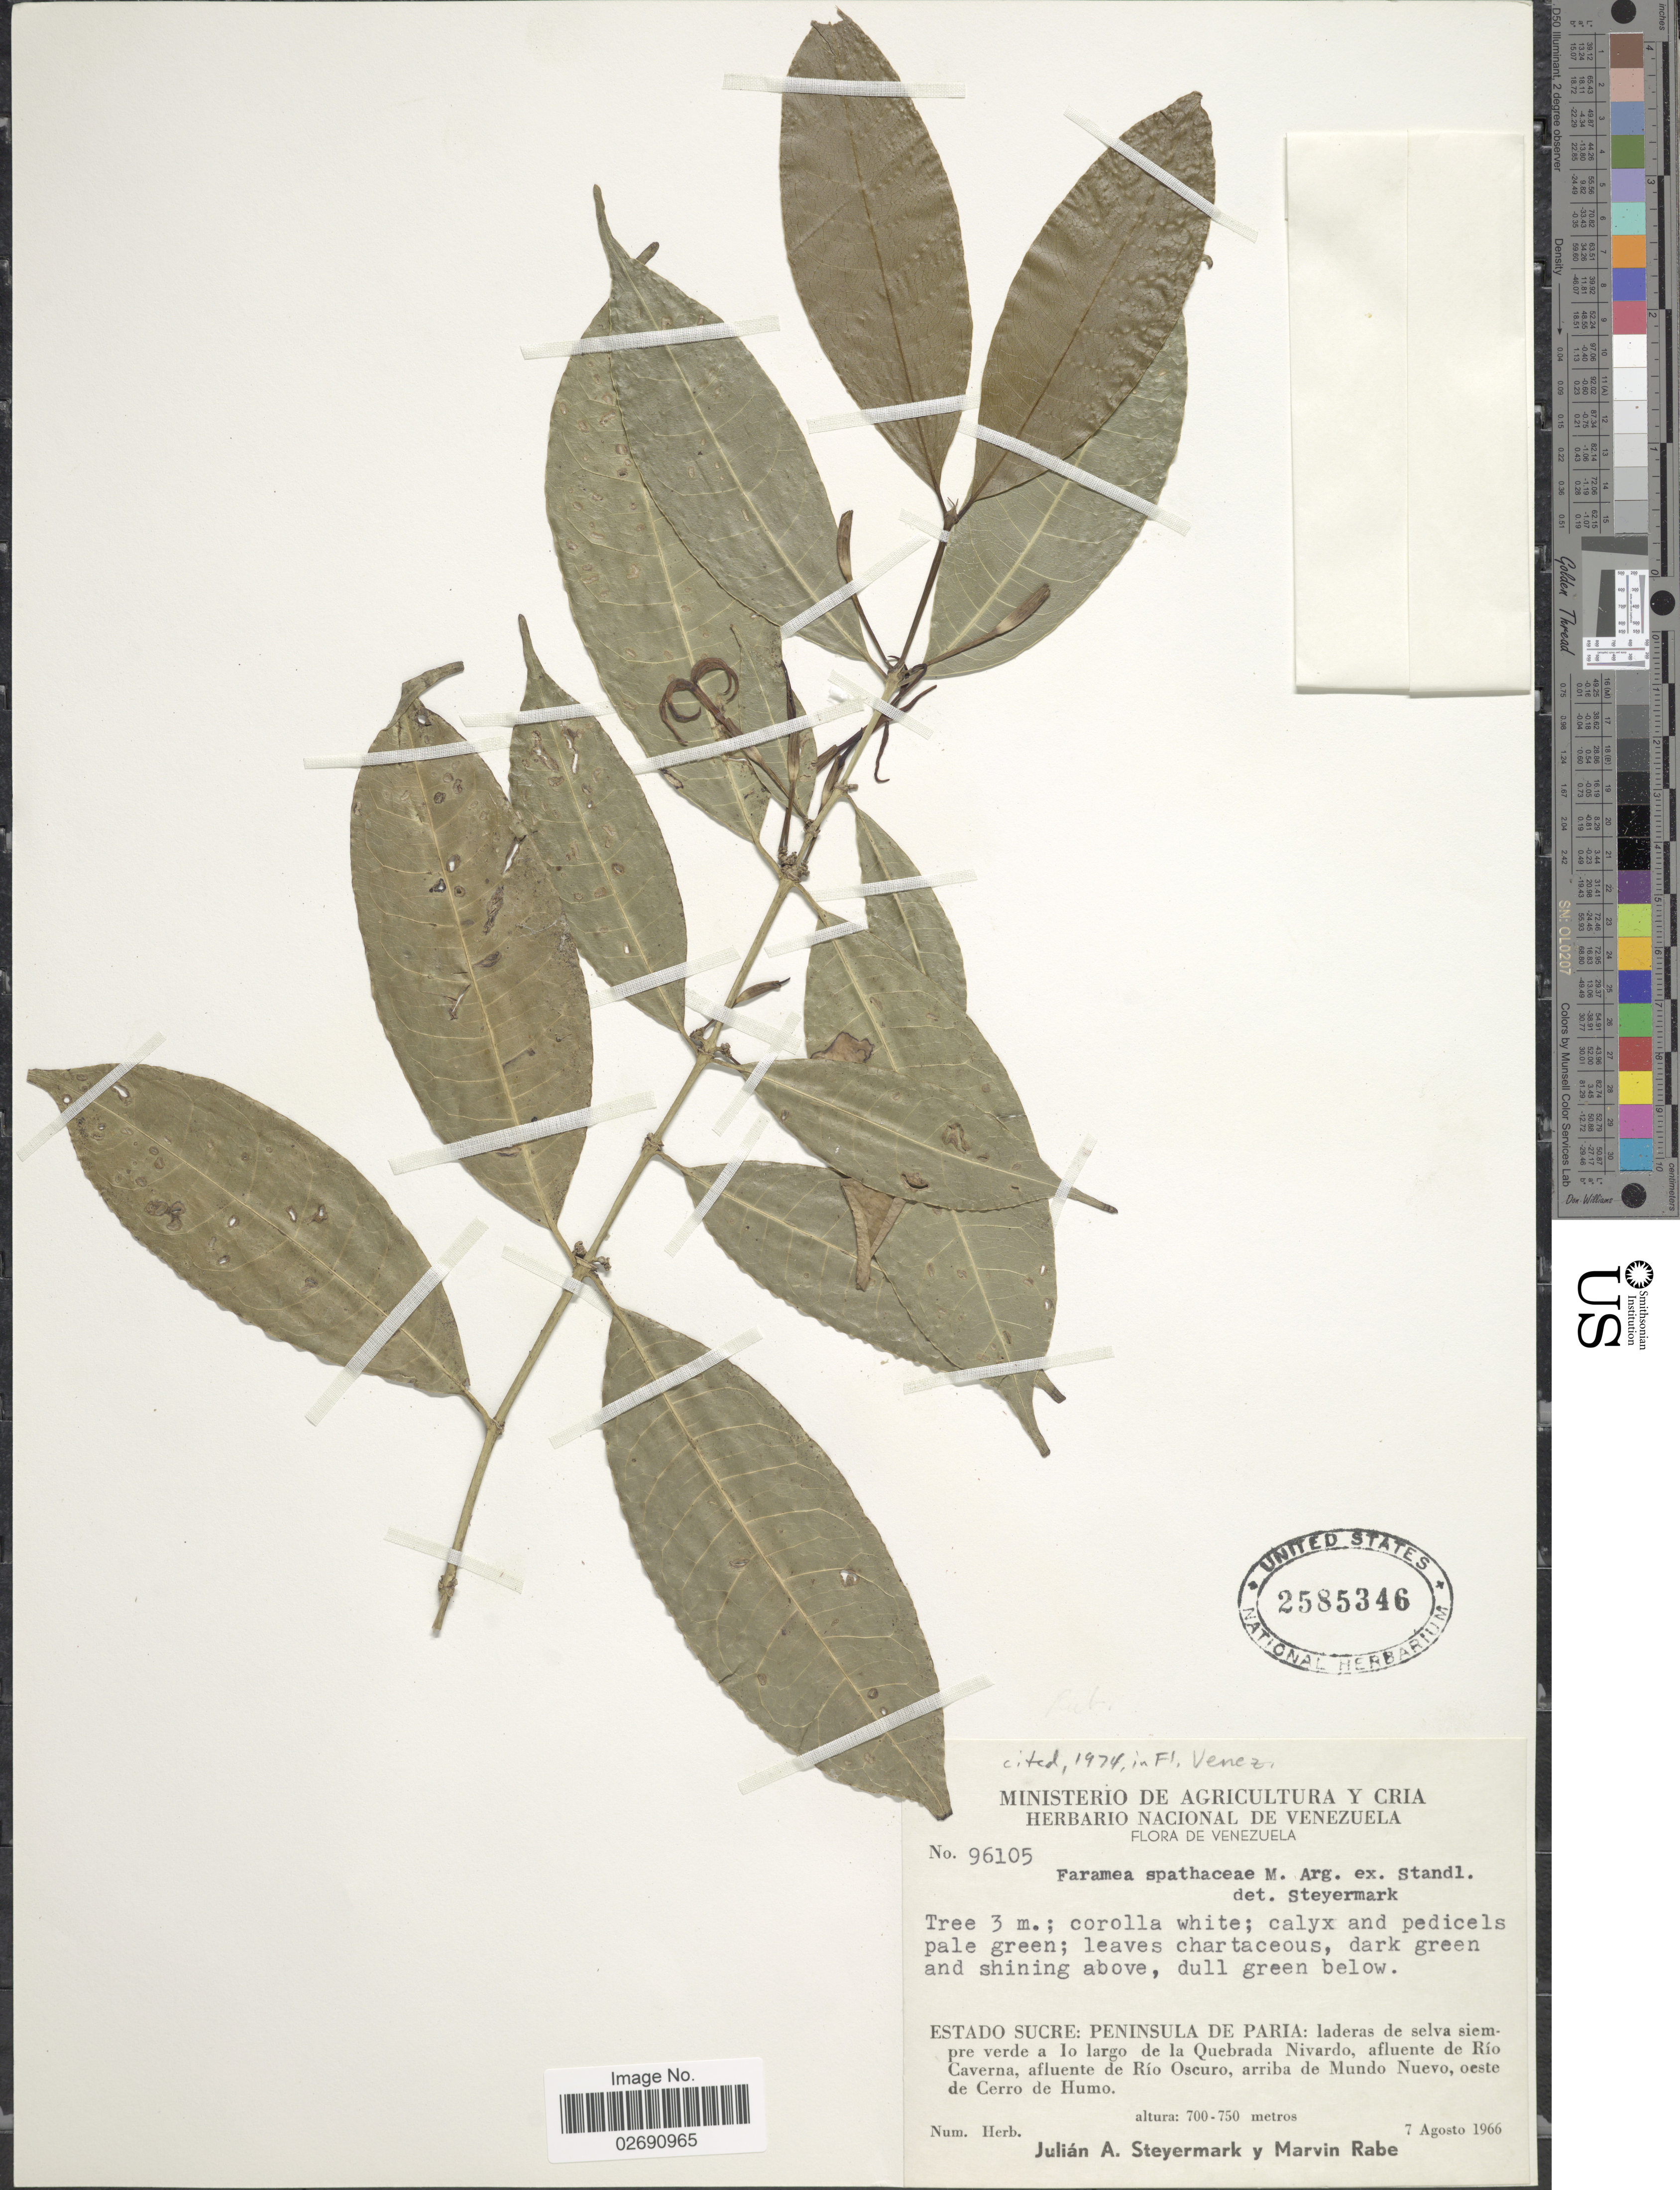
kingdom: Plantae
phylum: Tracheophyta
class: Magnoliopsida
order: Gentianales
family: Rubiaceae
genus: Faramea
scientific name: Faramea spathacea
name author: Müll. Arg. ex Standl.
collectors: J. Steyermark & M. Rabe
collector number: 96105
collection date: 1966-08-07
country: Venezuela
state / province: Sucre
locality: Peninsula de Paria: laderas de selva siempre verde a lo largo de la Quebrada Nivardo, afluente de Rio Caverna, afluente de Rio Oscuro, arriba de Mundo Nuevo, oeste de Cerro de Humo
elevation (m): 700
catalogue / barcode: US 2585346